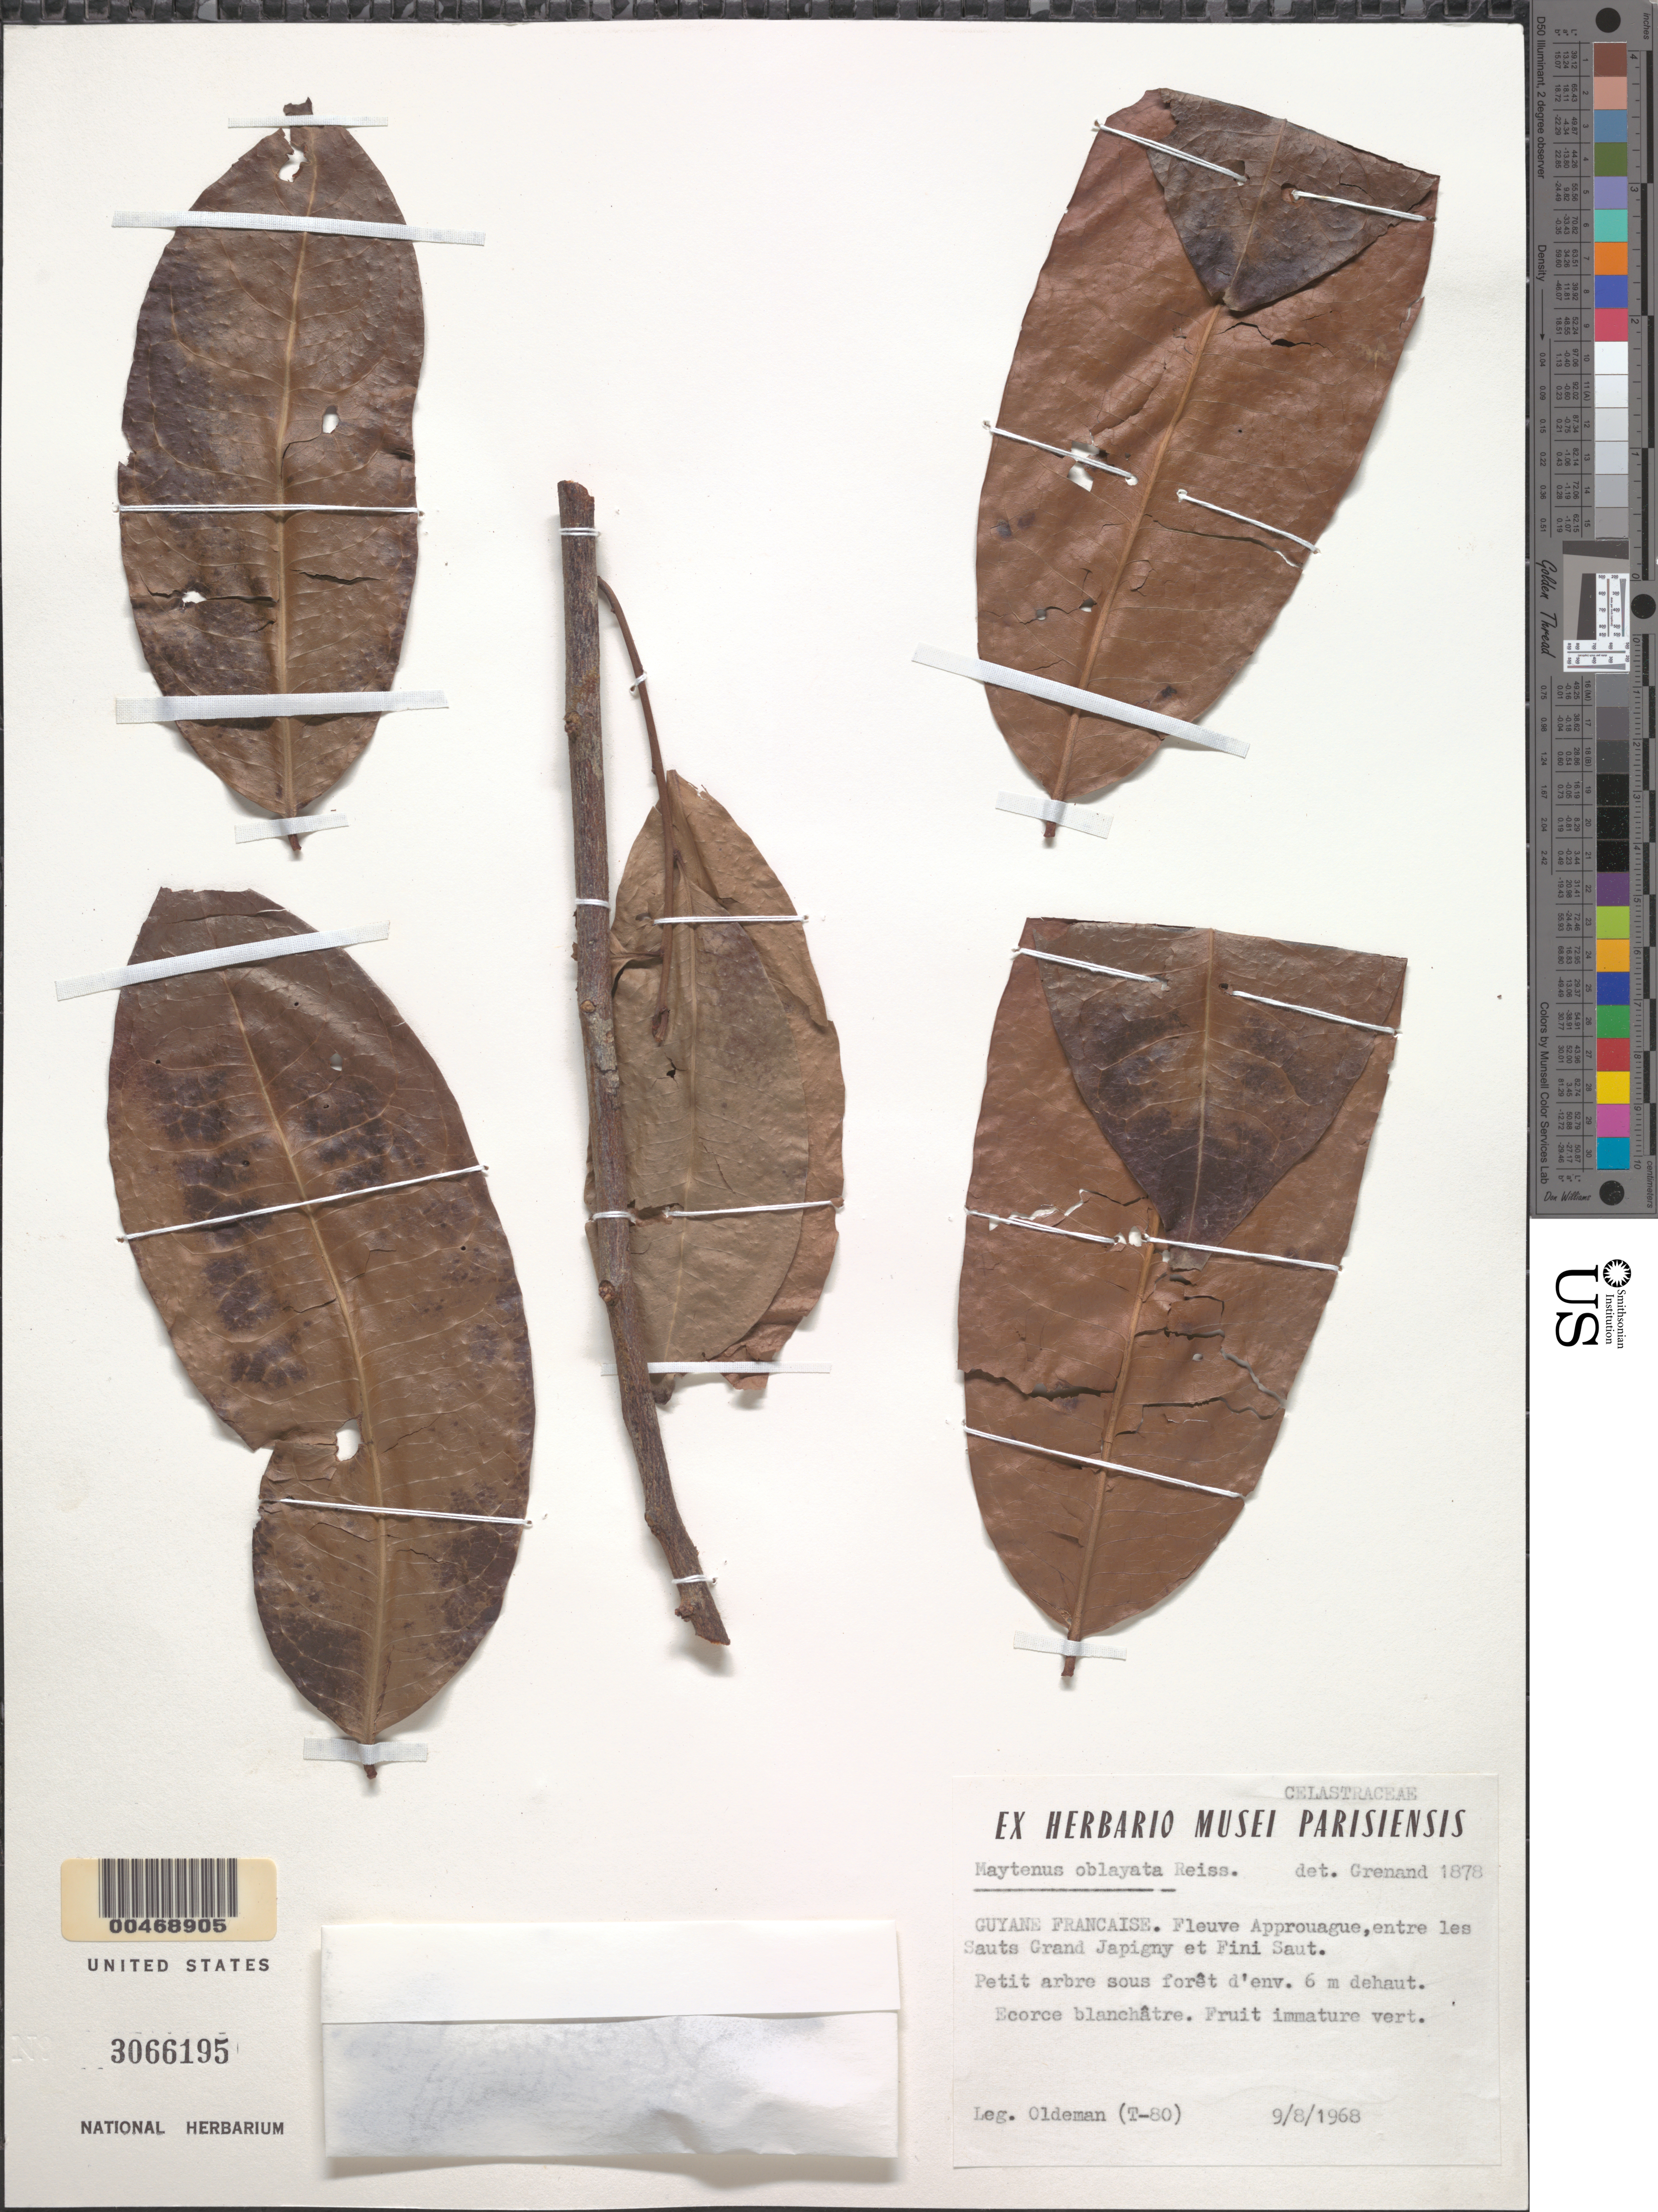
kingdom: Plantae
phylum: Tracheophyta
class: Magnoliopsida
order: Celastrales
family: Celastraceae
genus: Maytenus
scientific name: Maytenus oblongata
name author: Reissek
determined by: Grenand, P.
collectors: R. Oldeman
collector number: T 80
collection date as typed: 9-Aug-68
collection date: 1968-08-09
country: French Guiana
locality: Approuague R., entre les sauts Grand Japigny et Fini saut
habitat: Forest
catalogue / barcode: US 3066195